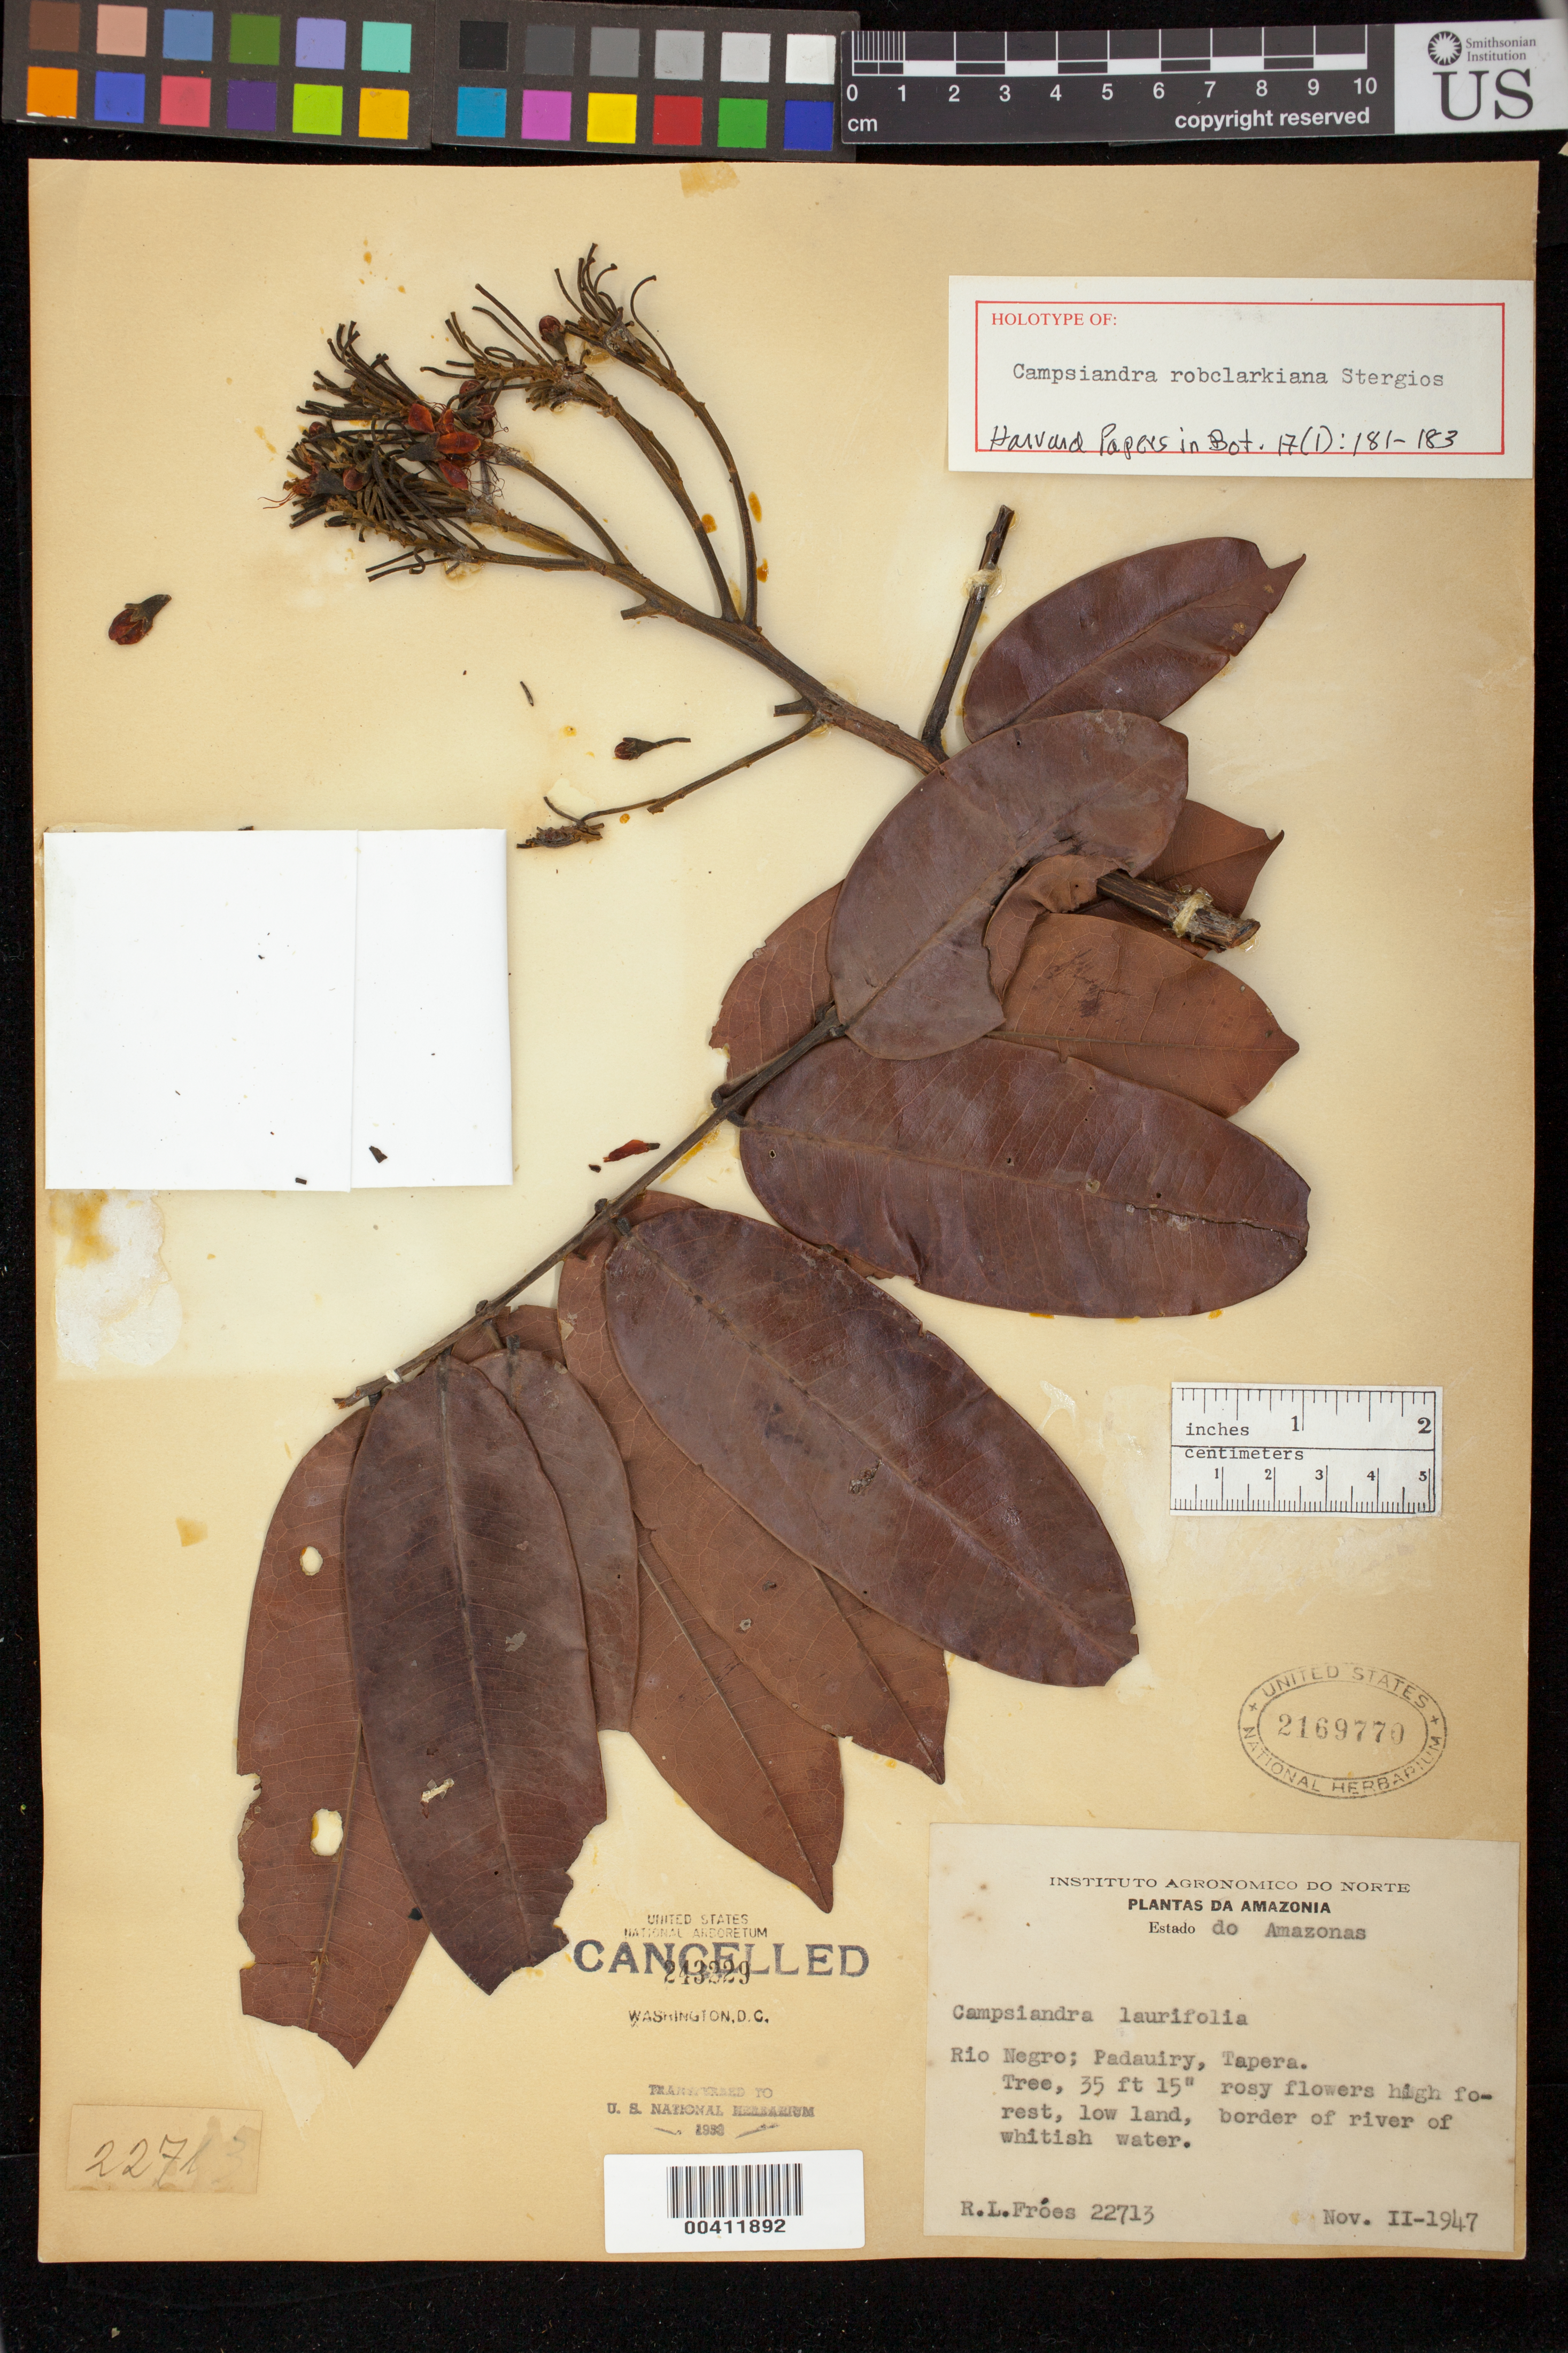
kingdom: Plantae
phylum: Tracheophyta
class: Magnoliopsida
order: Fabales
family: Fabaceae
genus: Campsiandra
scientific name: Campsiandra robclarkiana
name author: Stergios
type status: Holotype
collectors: R. L. Fróes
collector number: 22713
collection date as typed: Nov. II-1947 [=11 November??]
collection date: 1947-11-02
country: Brazil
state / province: Amazonas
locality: Rio Negro; Padauiry, Tapera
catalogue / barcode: US 2169770